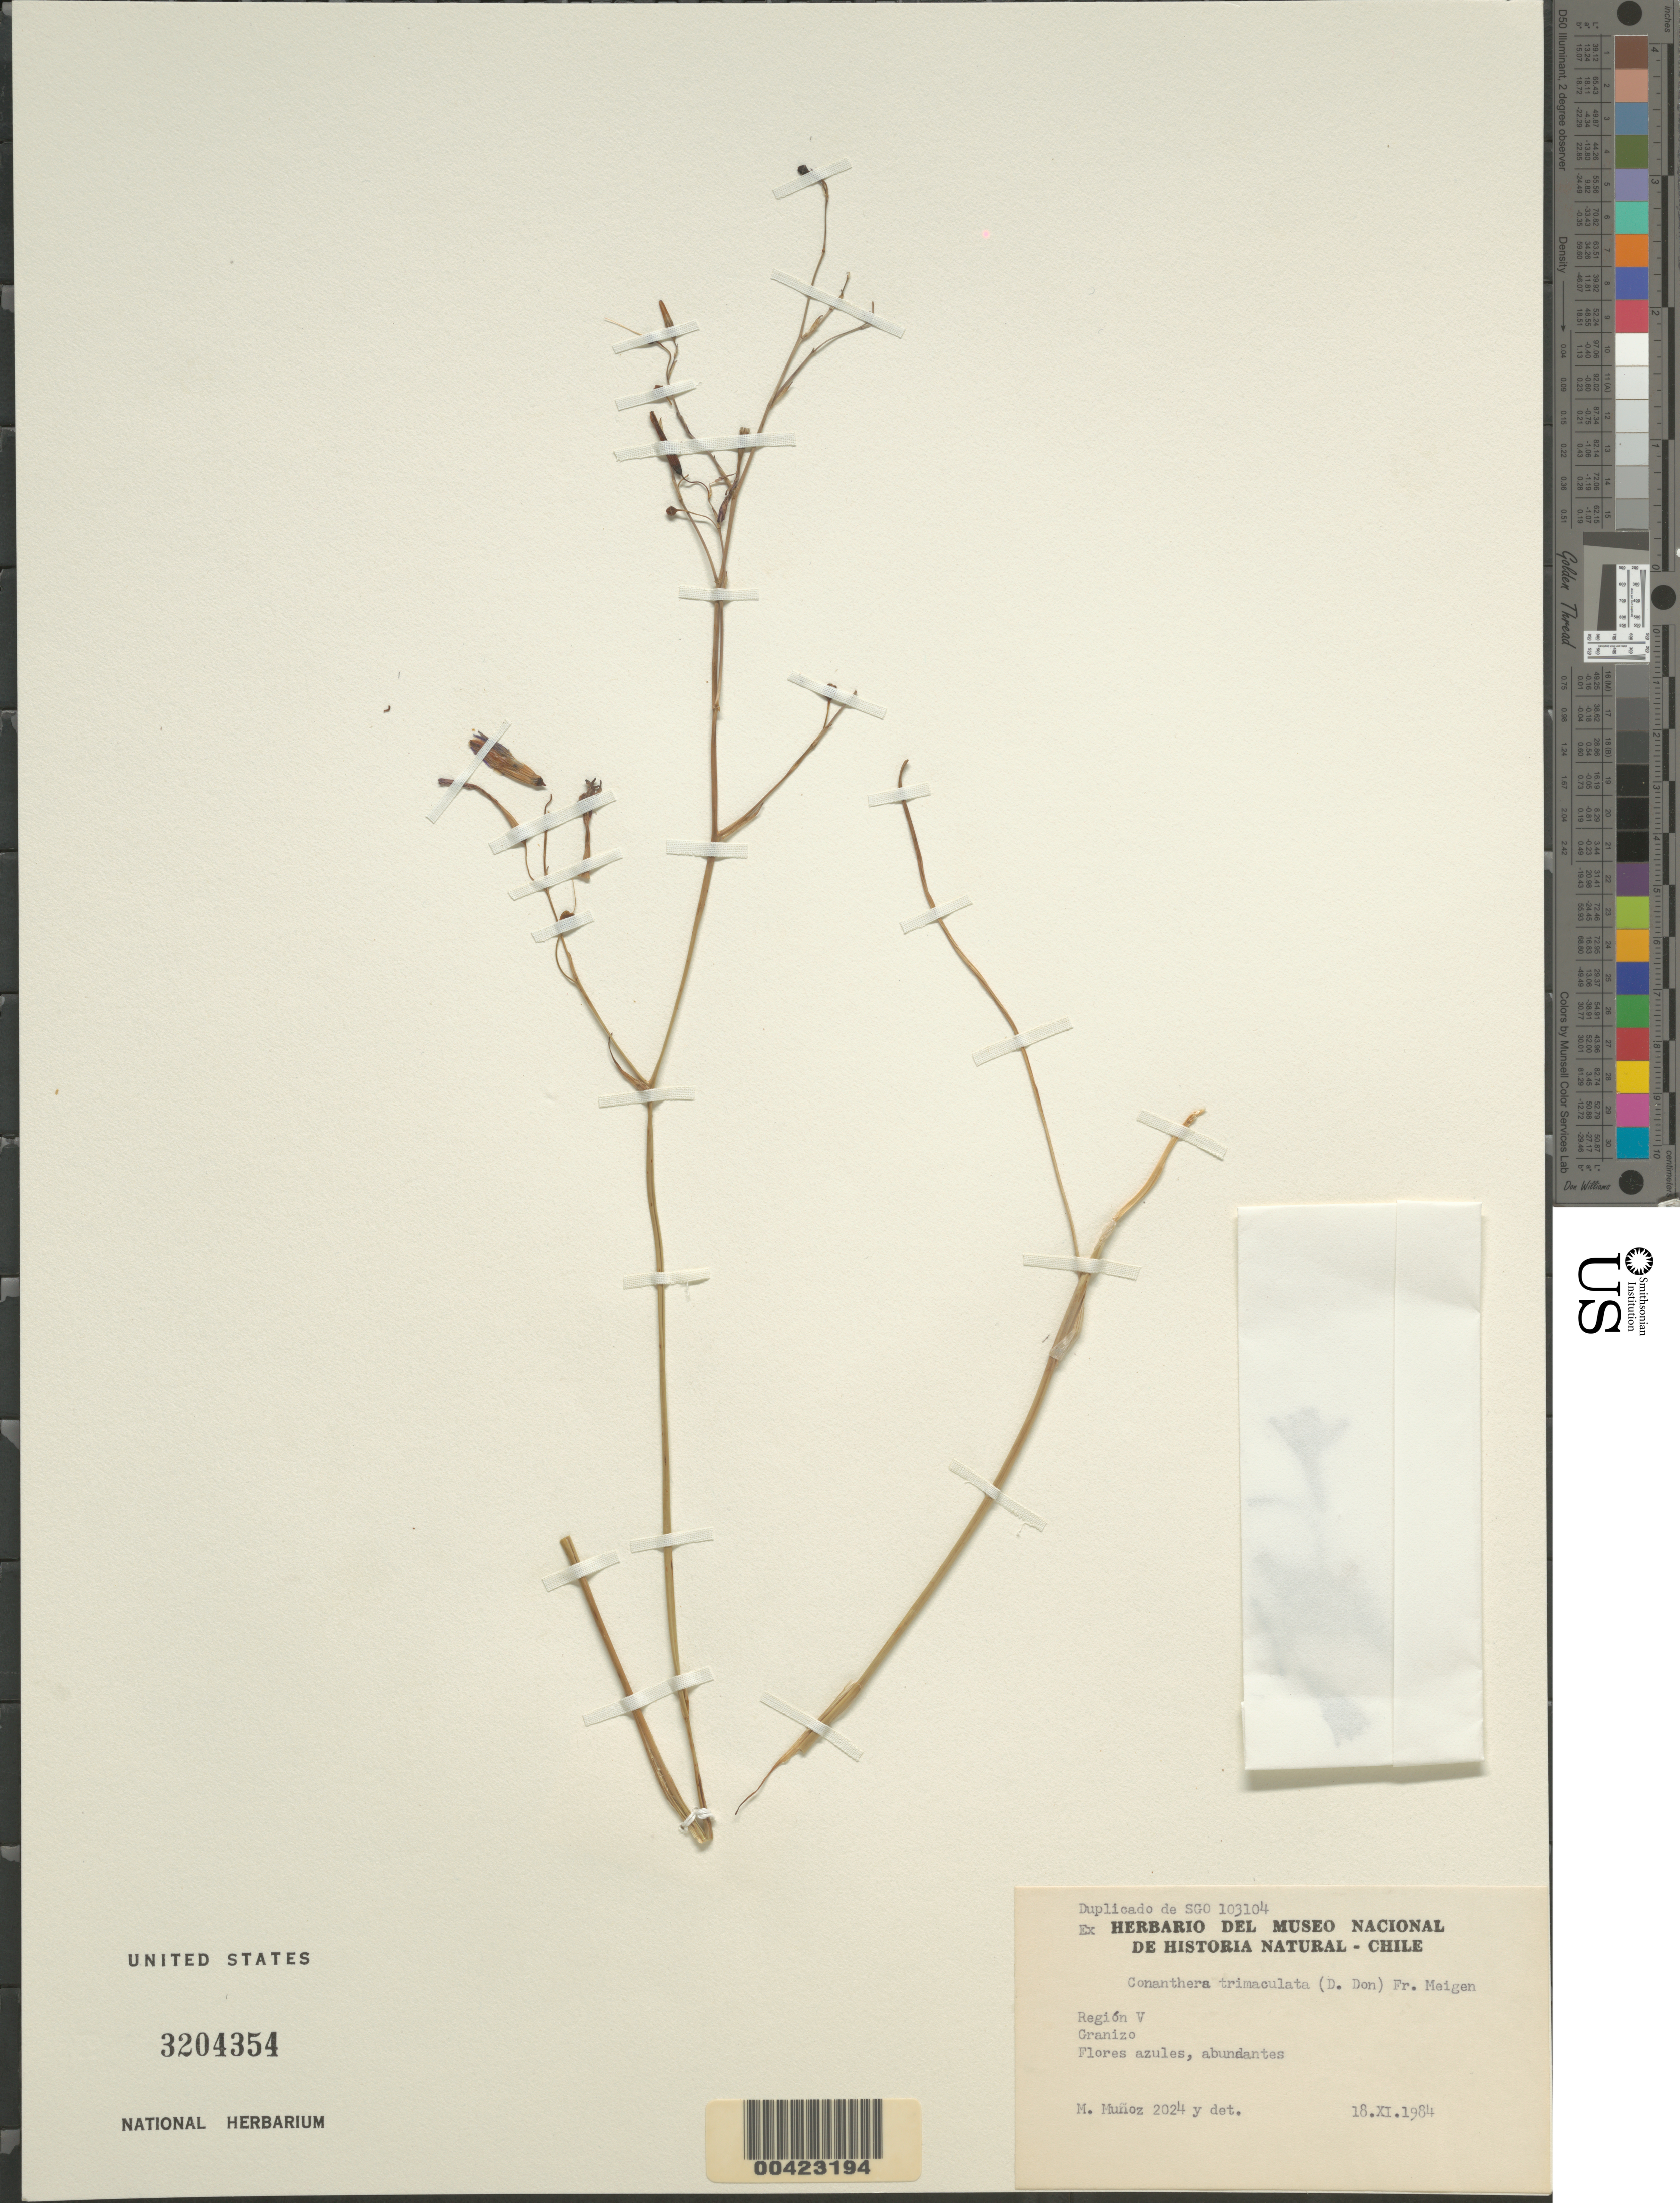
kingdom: Plantae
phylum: Tracheophyta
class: Liliopsida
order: Asparagales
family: Tecophilaeaceae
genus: Conanthera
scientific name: Conanthera trimaculata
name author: (D. Don) F. Meigen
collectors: G. R. Proctor & M. Canals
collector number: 43989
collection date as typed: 18 Nov 1984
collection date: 1984-11-18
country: Chile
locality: Granizo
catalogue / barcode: US 3204354